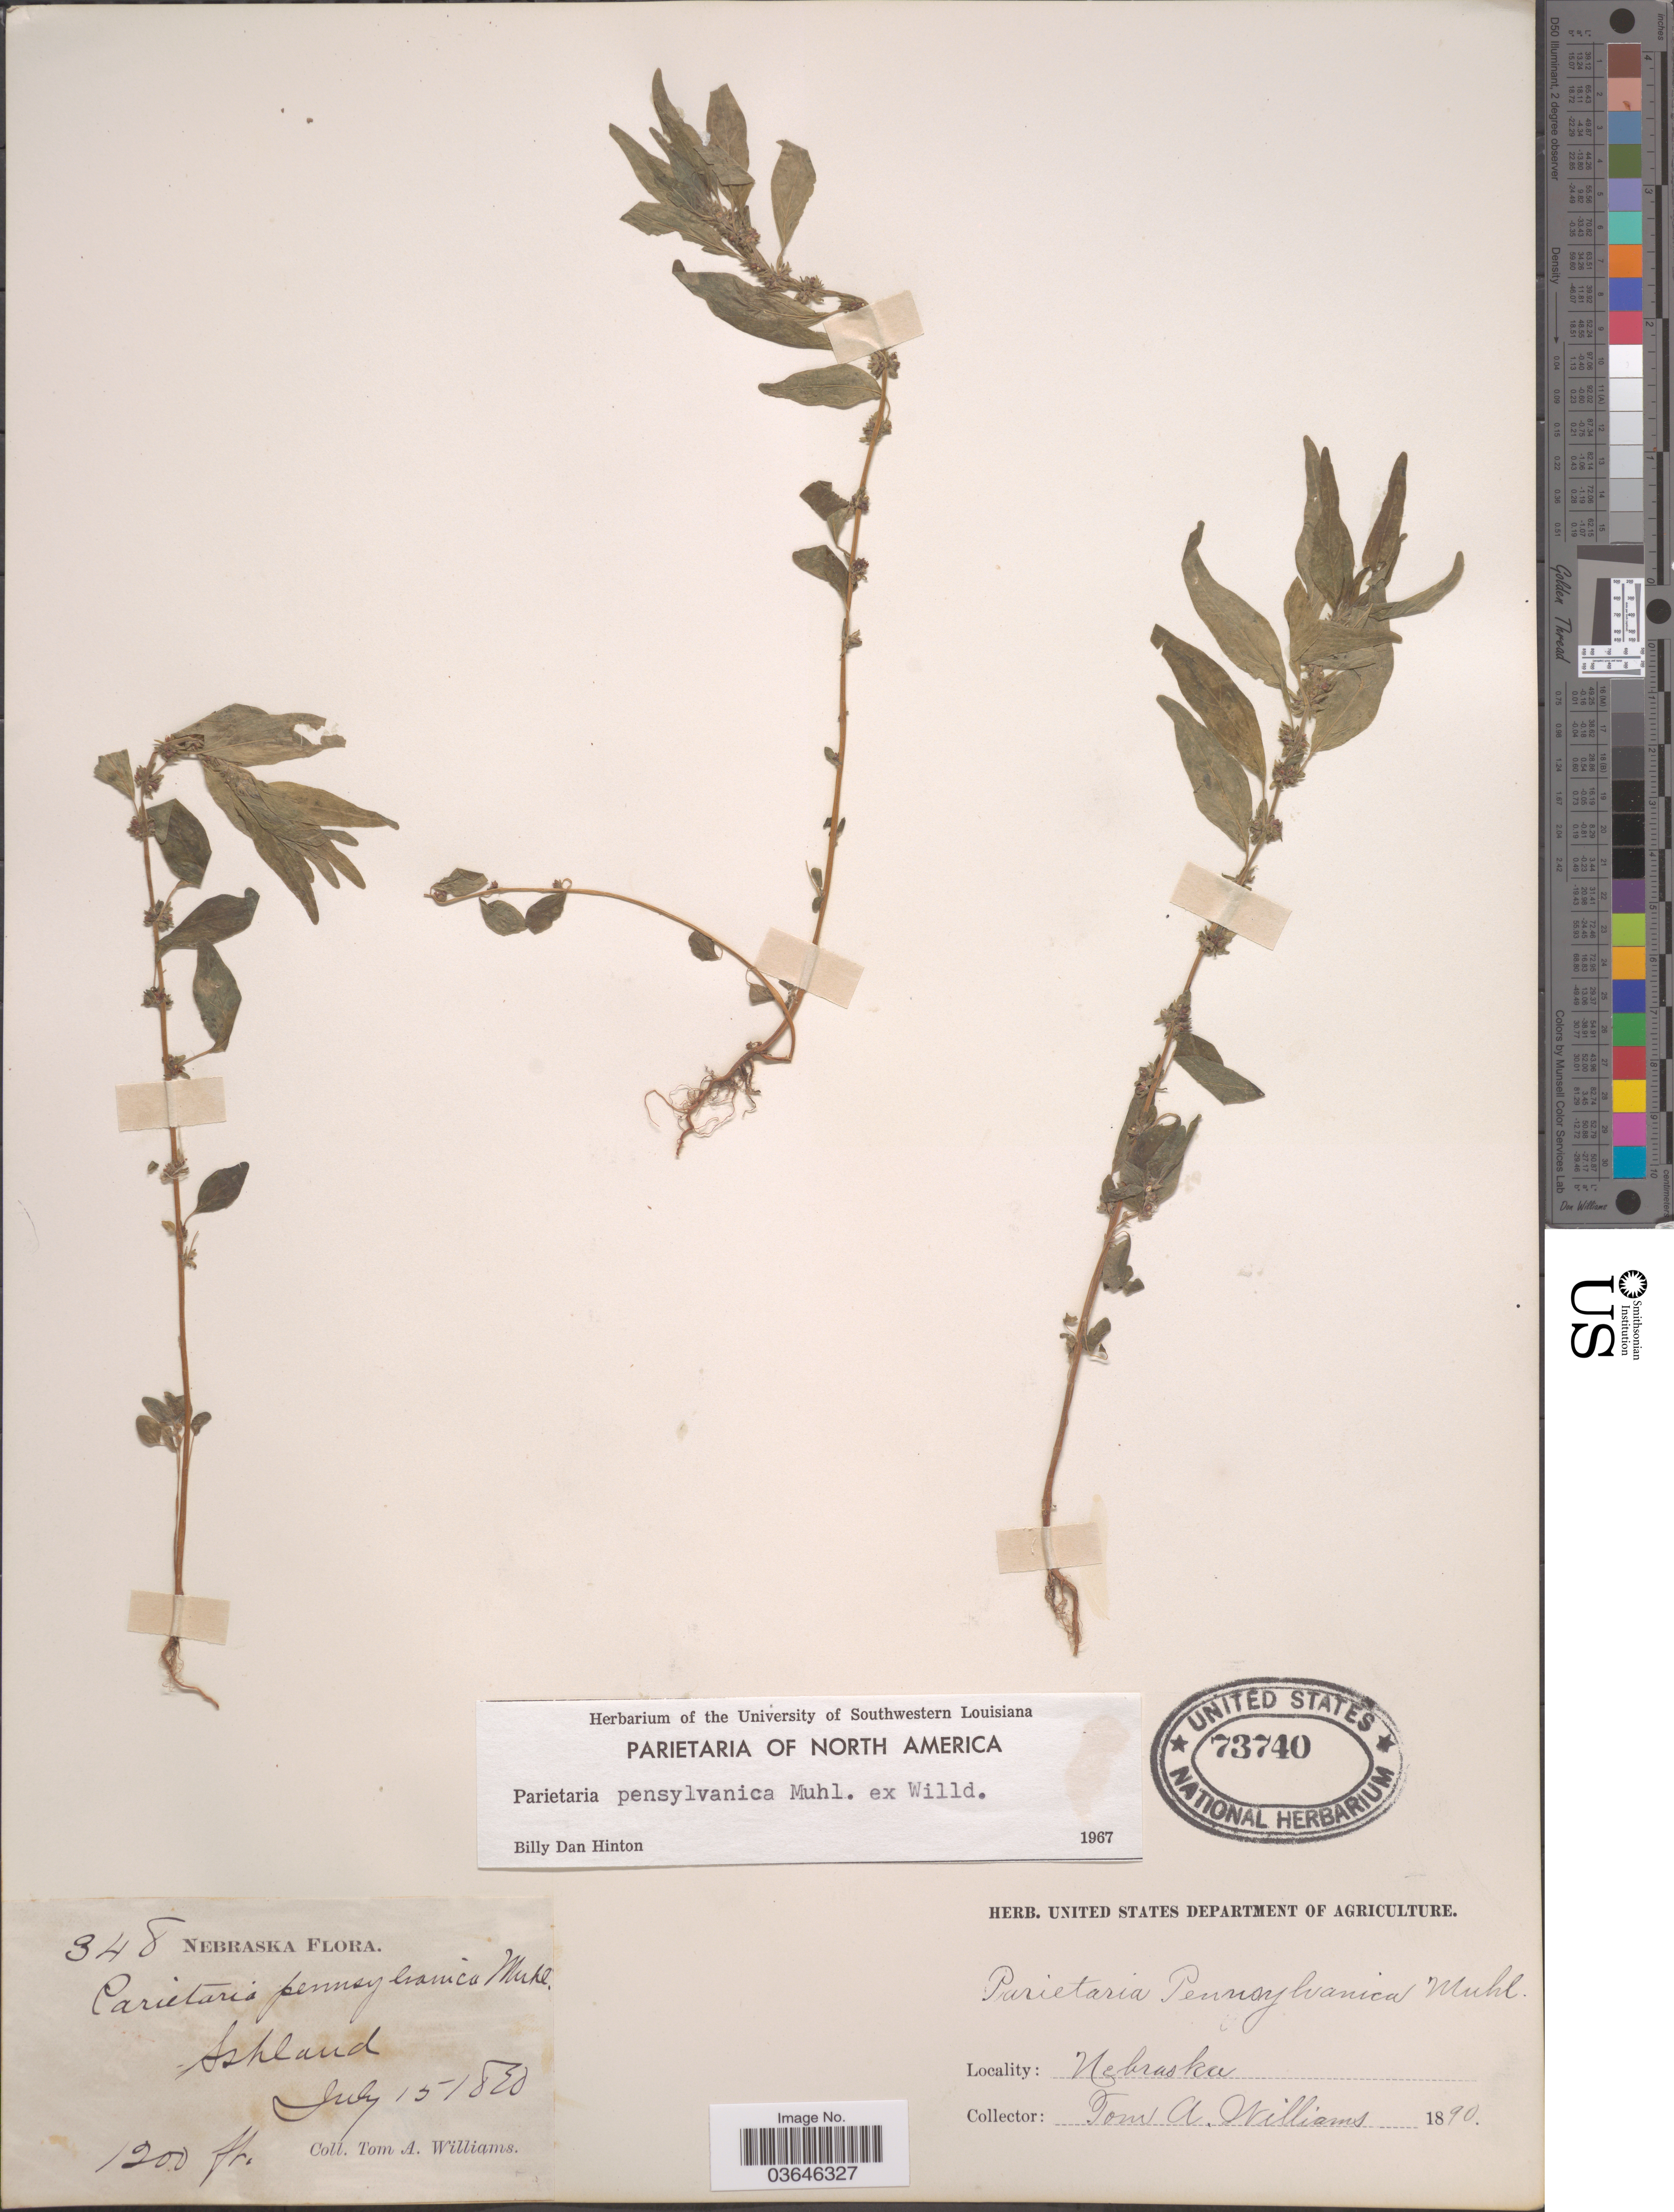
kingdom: Plantae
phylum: Tracheophyta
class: Magnoliopsida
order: Rosales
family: Urticaceae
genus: Parietaria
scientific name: Parietaria pensylvanica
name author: Muhl. ex Willd.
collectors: T. Williams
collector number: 348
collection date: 1890-07-15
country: United States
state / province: Nebraska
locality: Ashland.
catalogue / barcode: US 73740